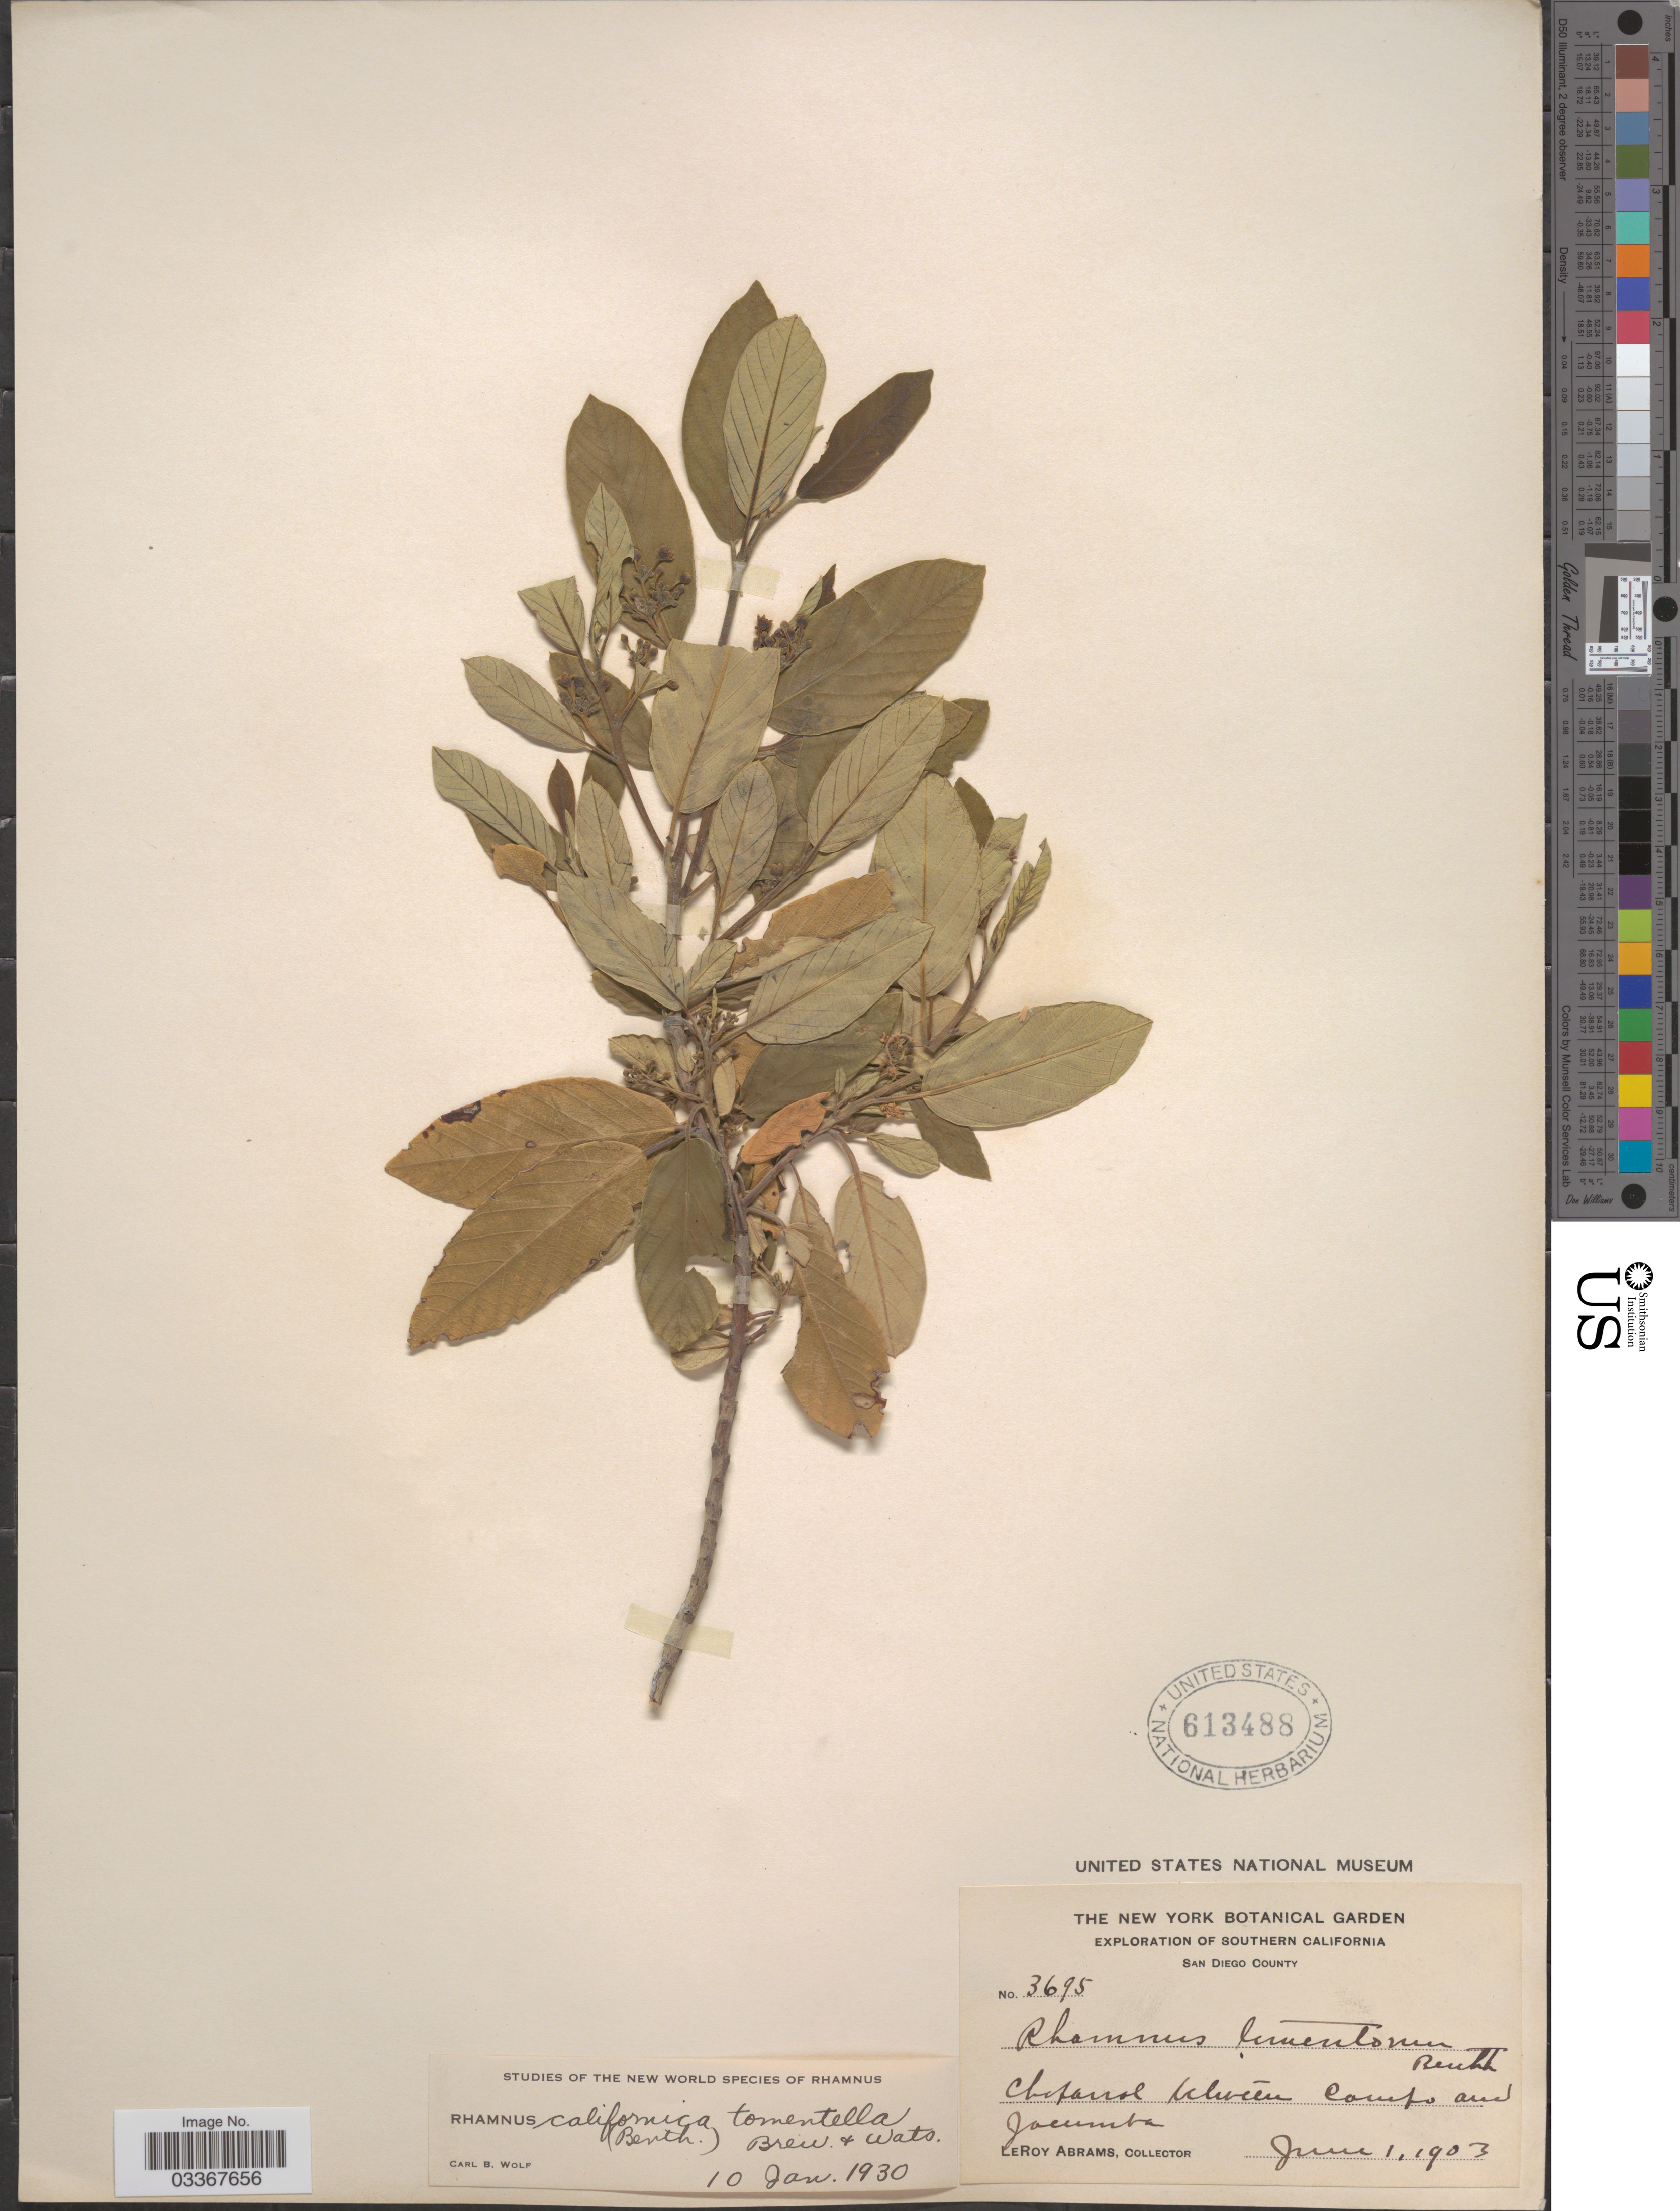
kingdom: Plantae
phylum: Tracheophyta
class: Magnoliopsida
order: Rosales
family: Rhamnaceae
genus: Frangula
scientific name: Frangula californica subsp. tomentella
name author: (Benth.) Kartesz & Gandhi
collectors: L. Abrams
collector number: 3695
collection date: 1903-06-01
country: United States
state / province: California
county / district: San Diego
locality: Southern California, San Diego County, Chaparral between campo and Jacumba.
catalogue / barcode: US 613488